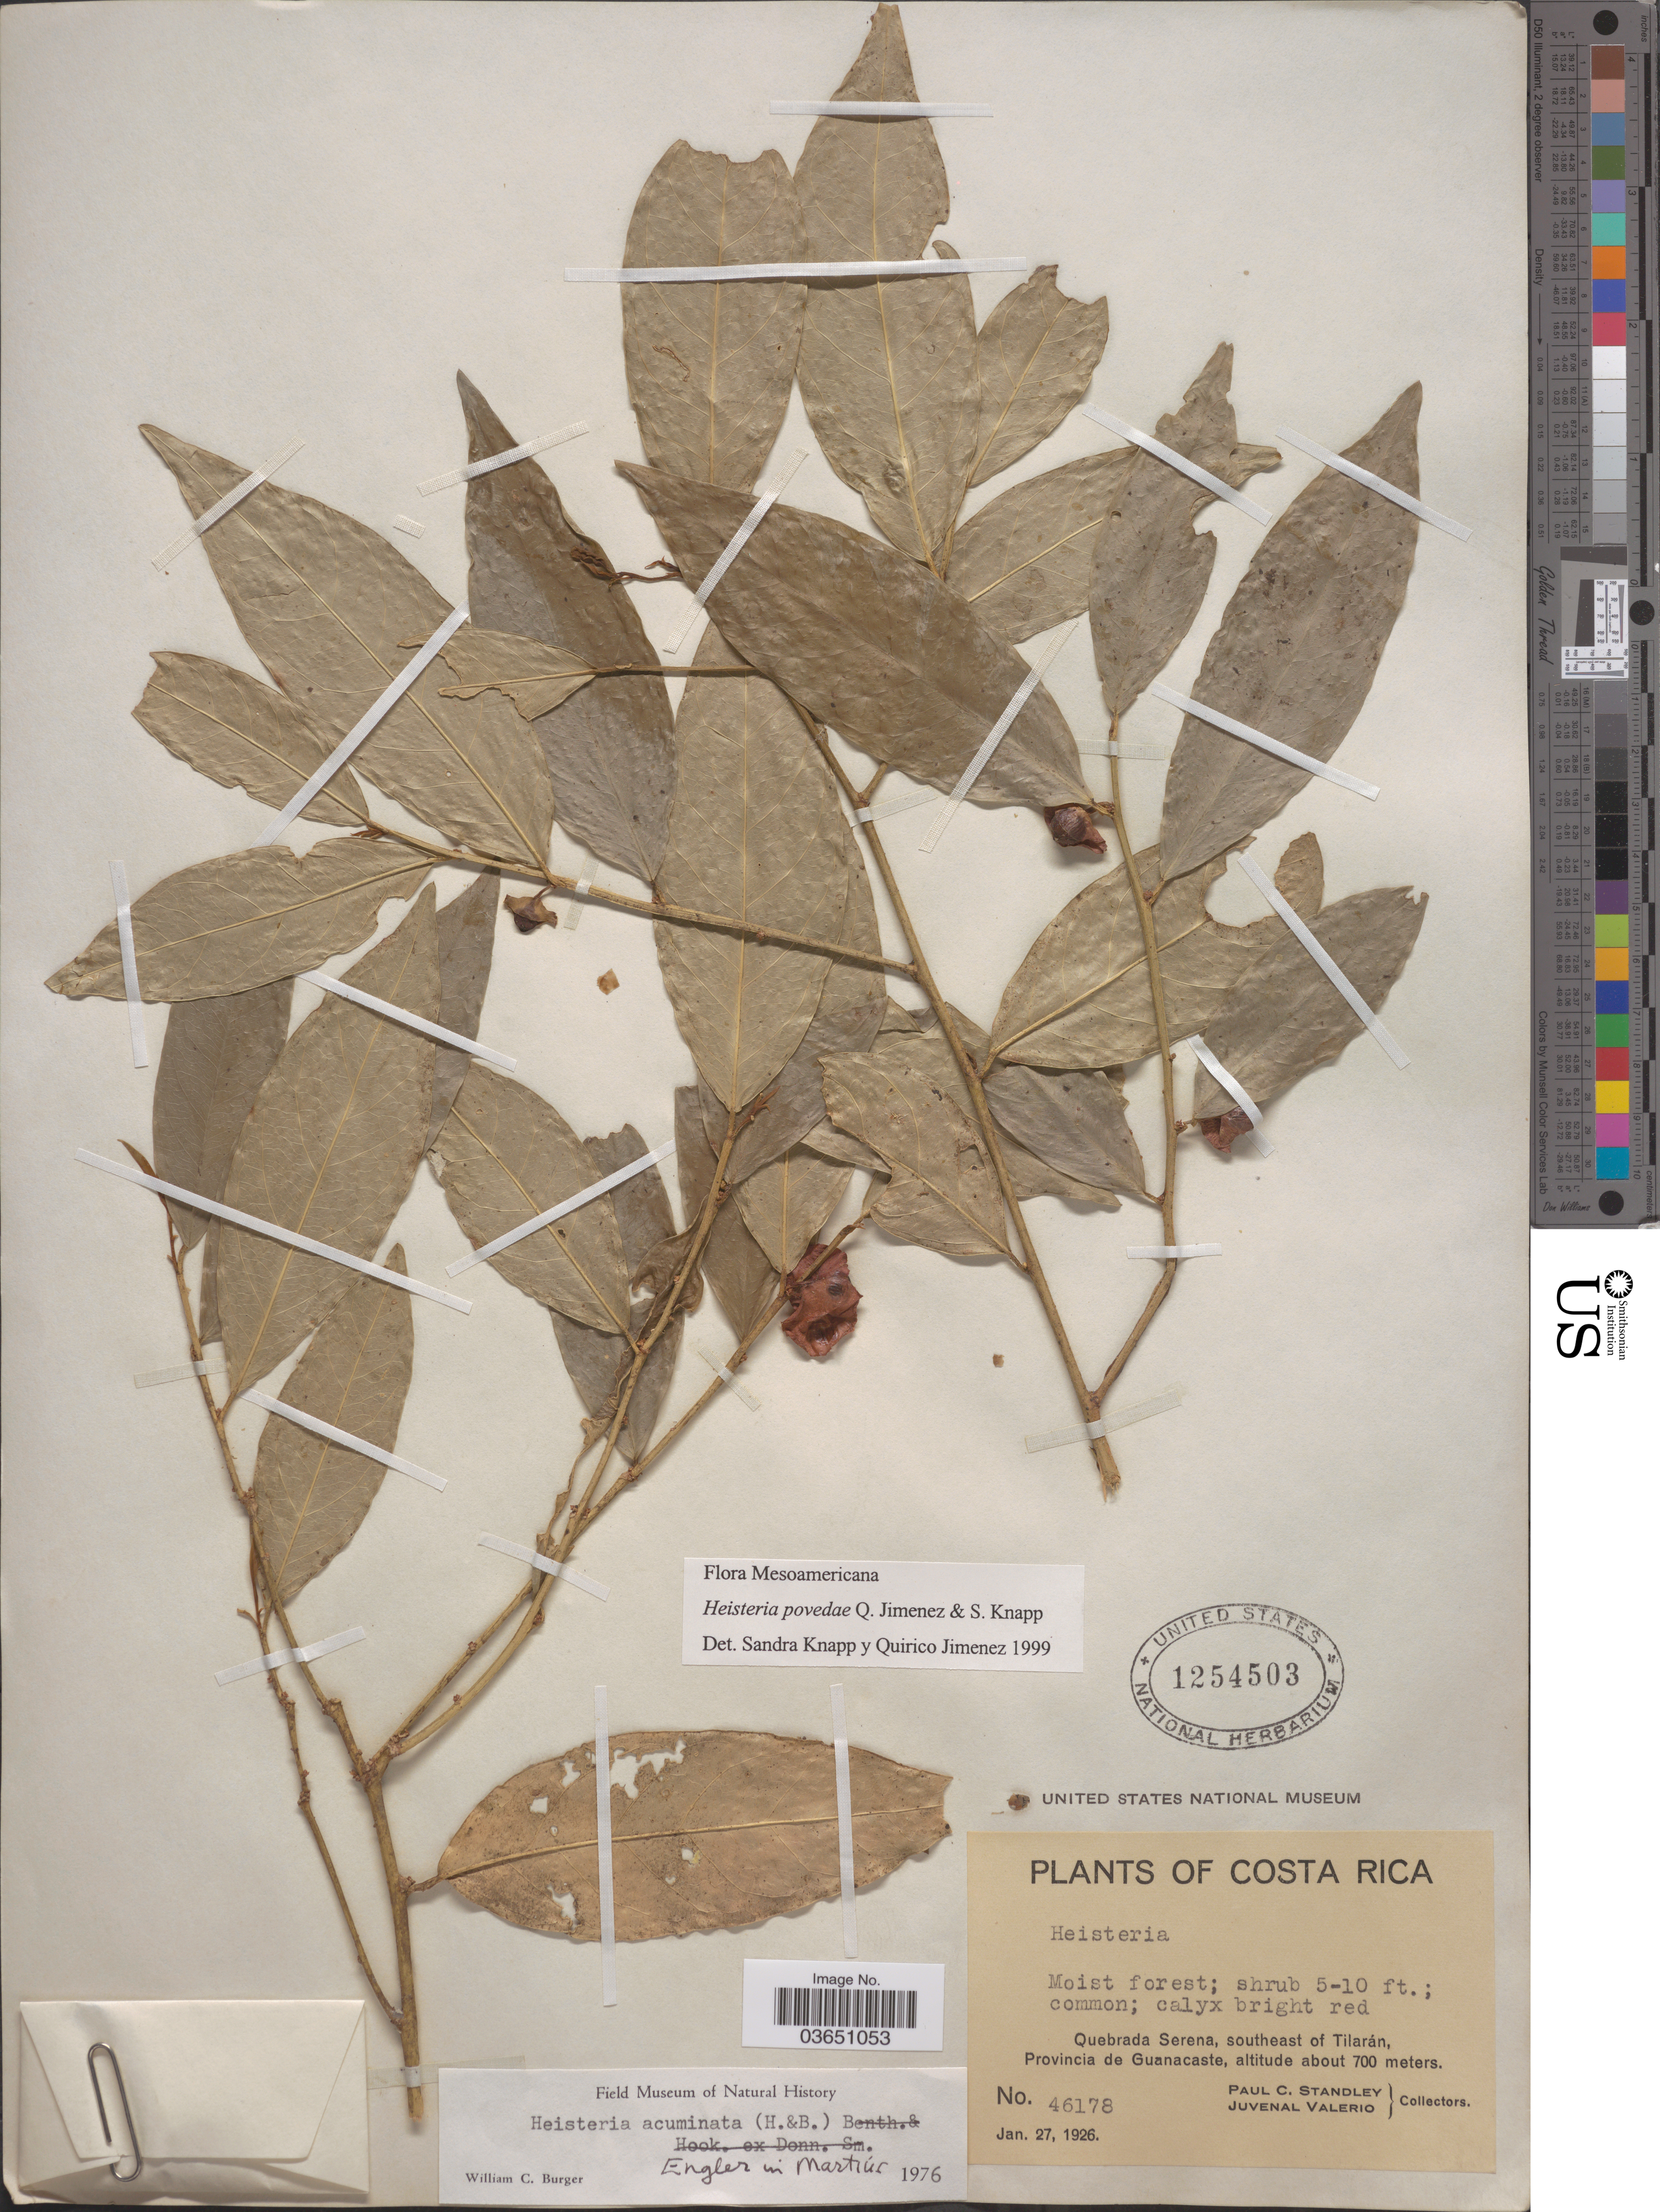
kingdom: Plantae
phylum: Tracheophyta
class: Magnoliopsida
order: Santalales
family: Erythropalaceae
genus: Heisteria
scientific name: Heisteria povedae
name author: Q. Jiménez & S. Knapp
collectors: P. C. Standley & J. Valerio R.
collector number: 46178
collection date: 1926-01-27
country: Costa Rica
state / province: Guanacaste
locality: Quebrada Serena, southeast of Tilarán.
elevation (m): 700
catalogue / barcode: US 1254503